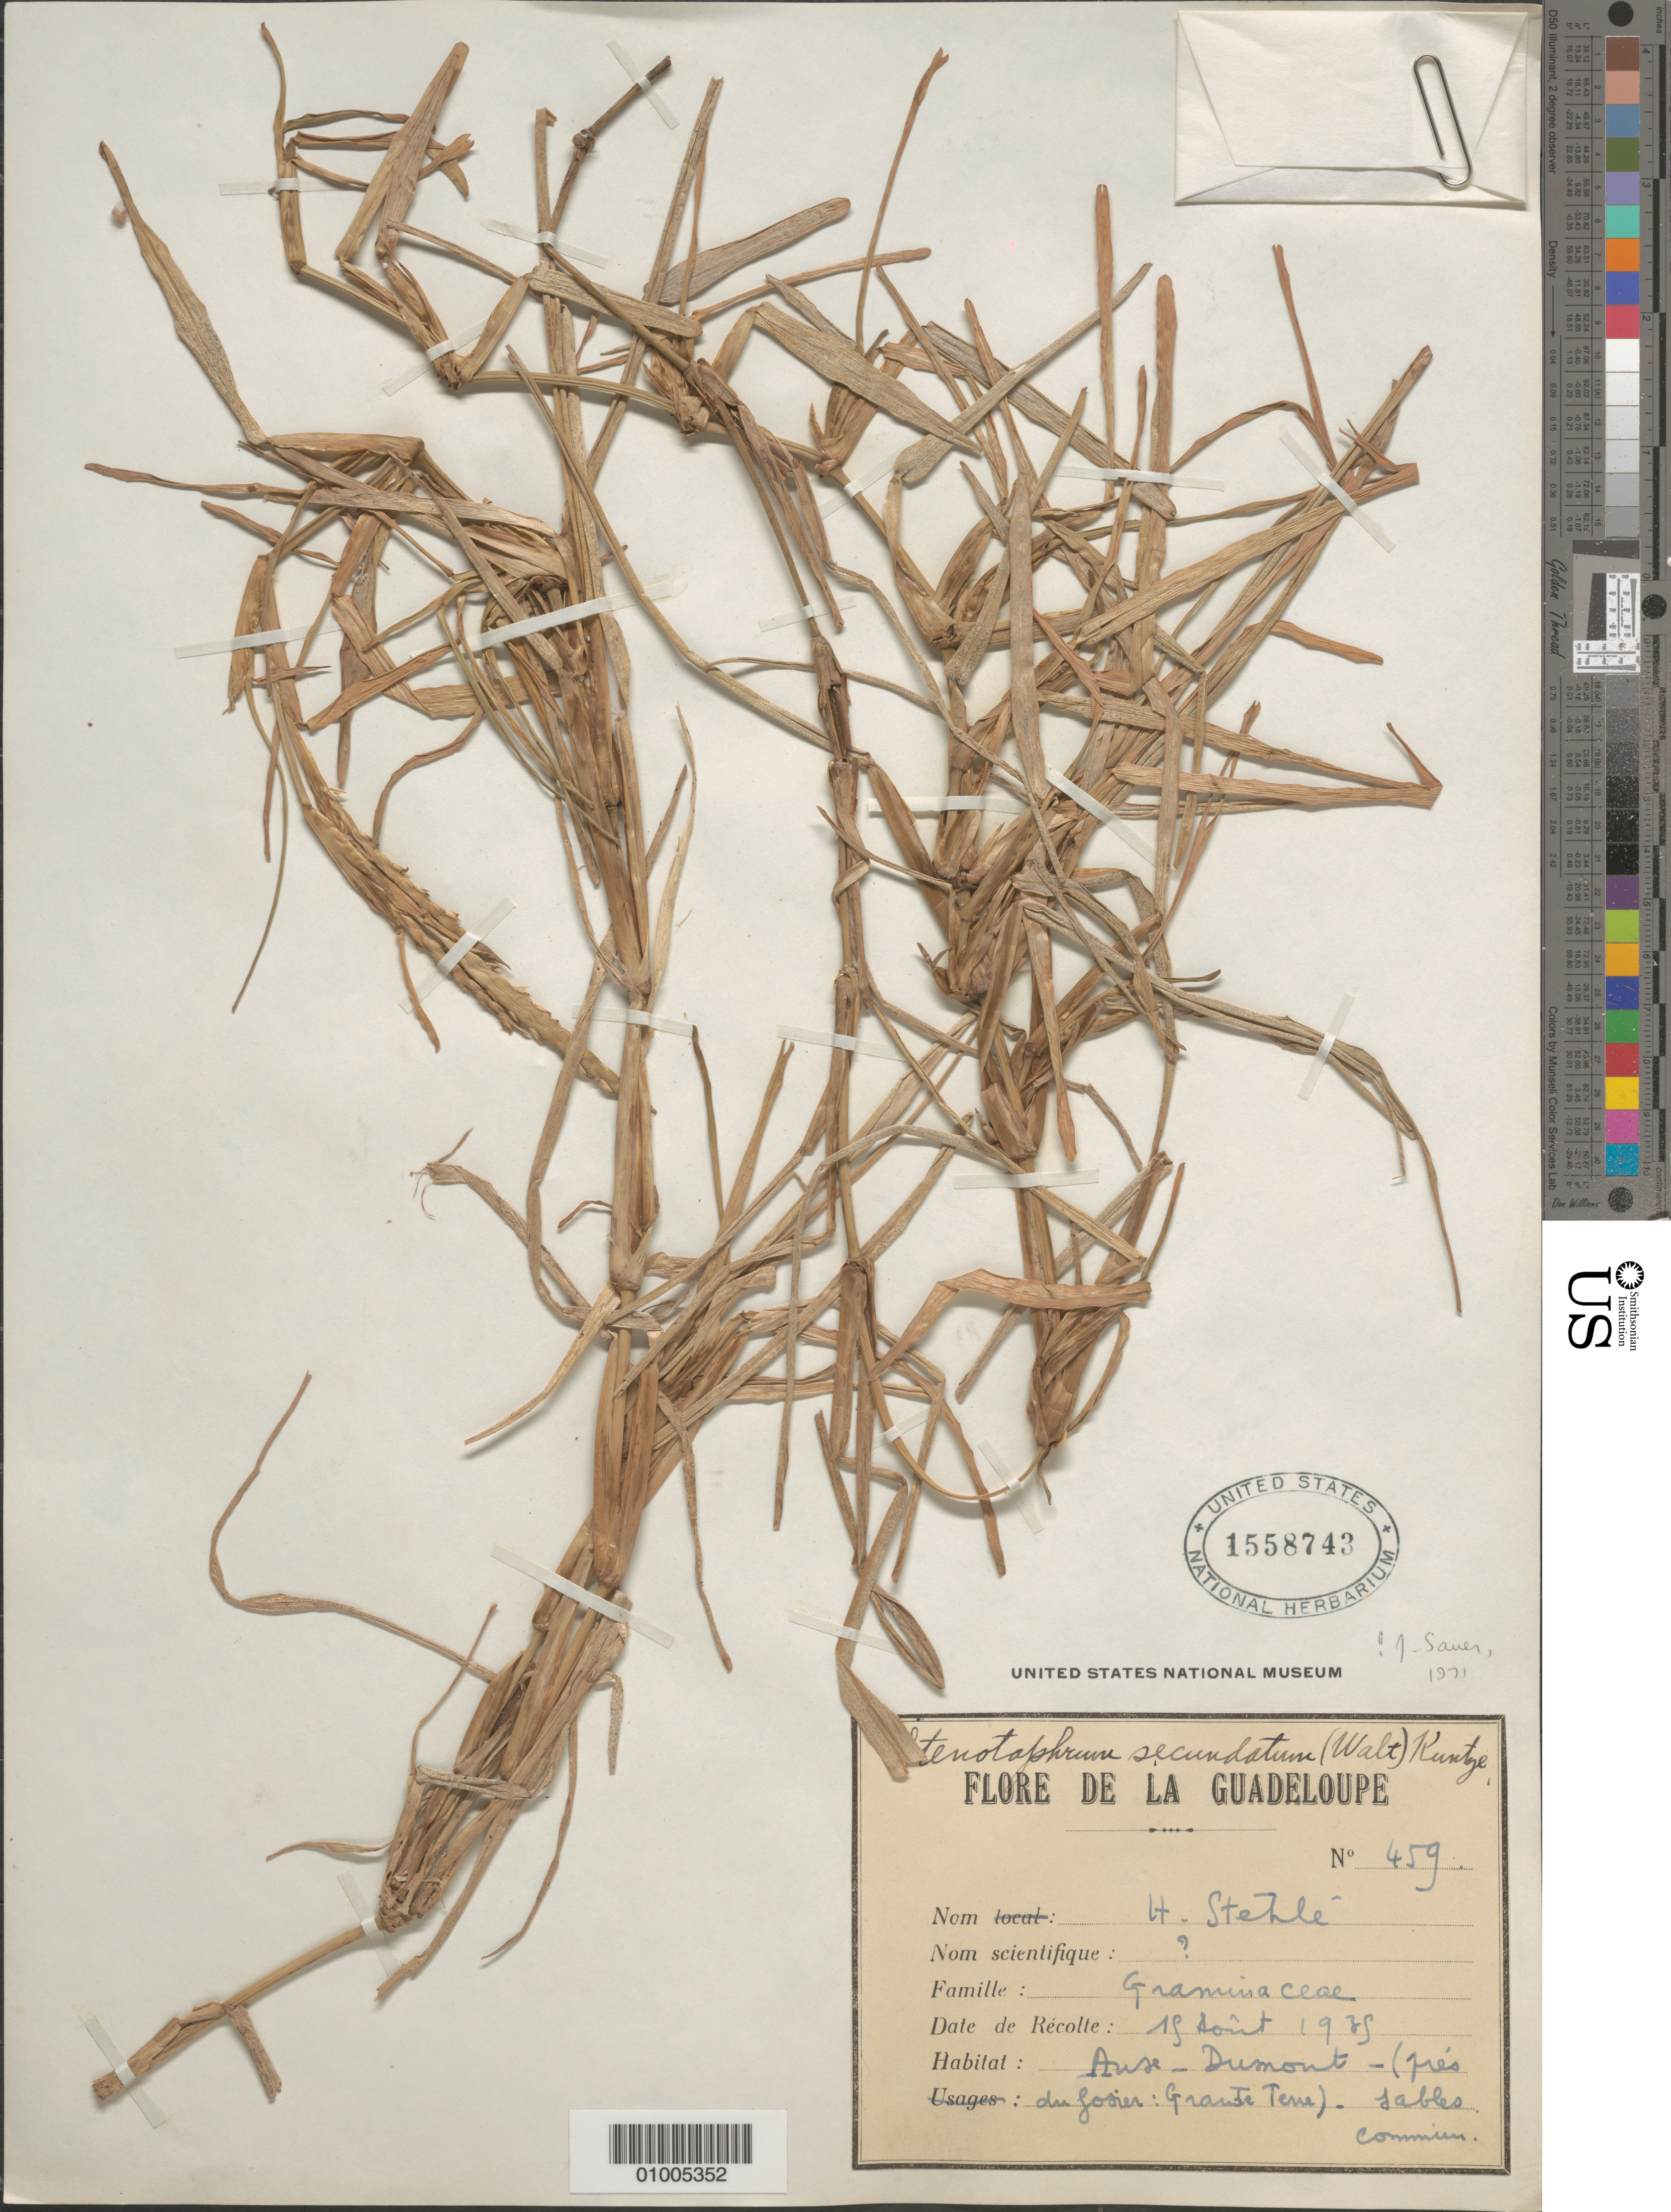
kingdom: Plantae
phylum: Tracheophyta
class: Liliopsida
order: Poales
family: Poaceae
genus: Stenotaphrum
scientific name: Stenotaphrum secundatum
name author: (Walter) Kuntze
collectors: H. Stehlé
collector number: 459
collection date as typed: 15 Aug 1935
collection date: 1935-08-15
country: Guadeloupe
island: Basse Terre [Guadeloupe]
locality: Ause - Dumont.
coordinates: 0 N, 0 E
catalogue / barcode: US 1558743